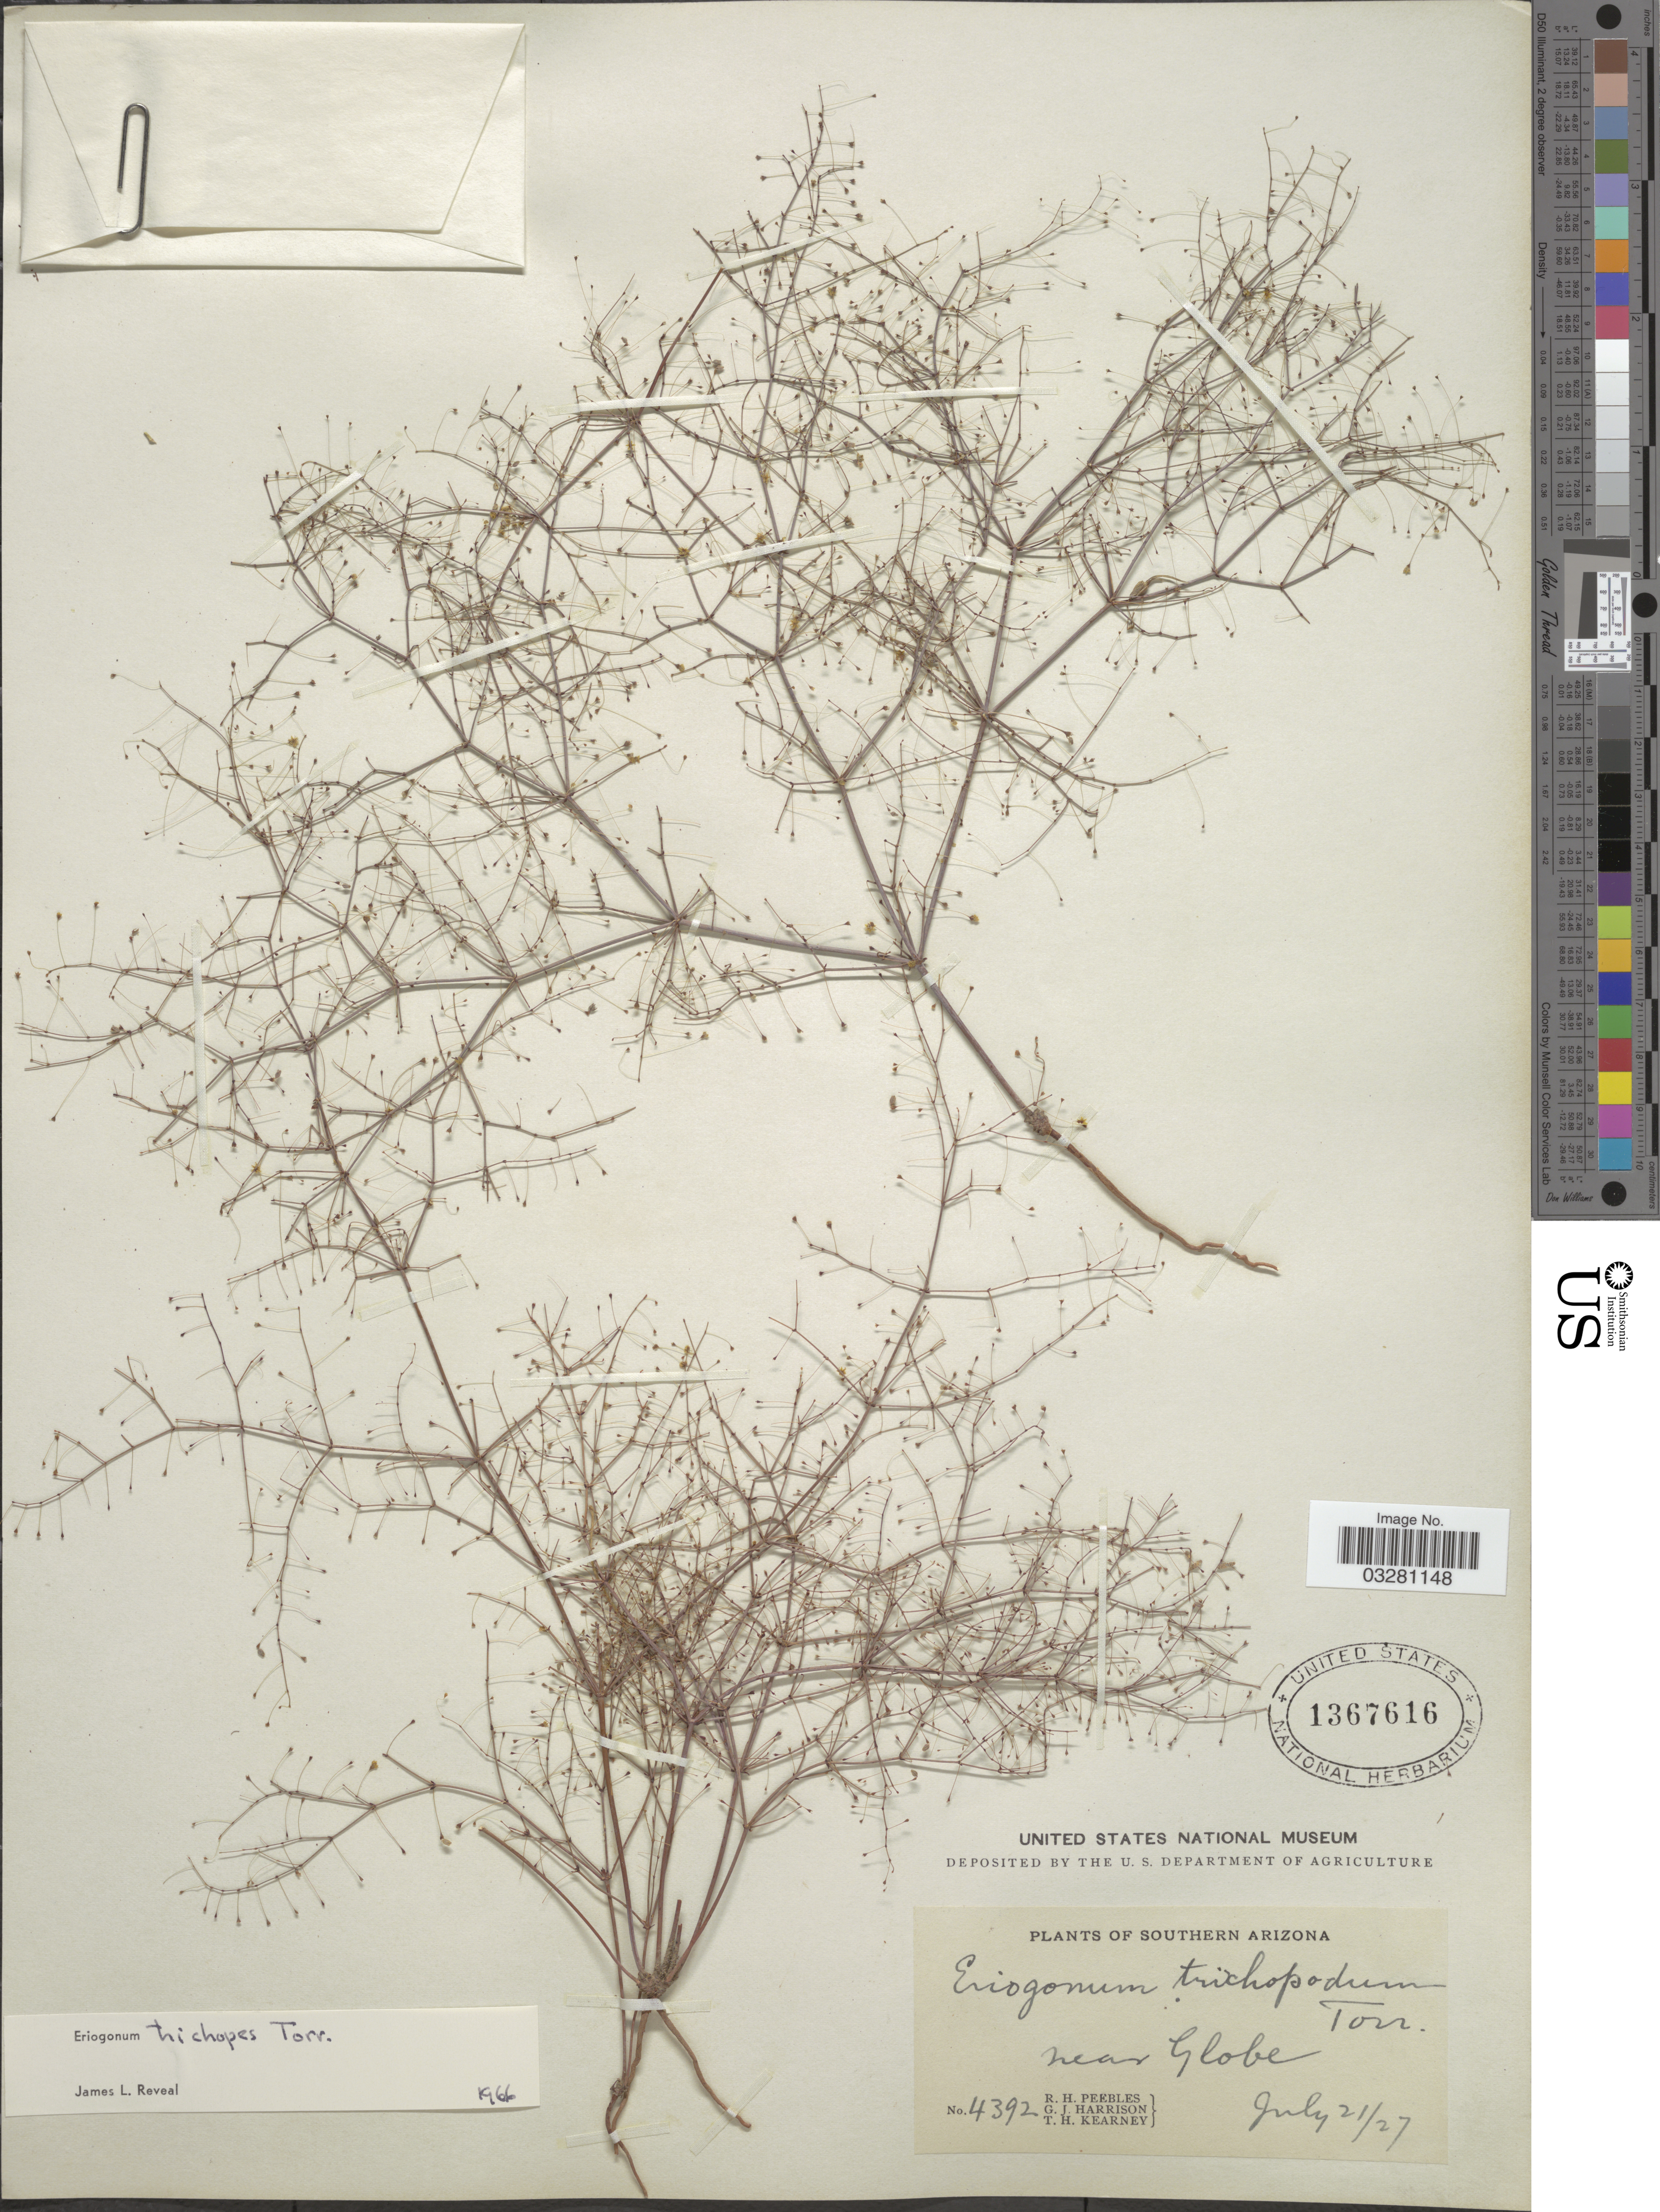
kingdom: Plantae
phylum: Tracheophyta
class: Magnoliopsida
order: Caryophyllales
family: Polygonaceae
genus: Eriogonum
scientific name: Eriogonum trichopes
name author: Torr.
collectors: R. H. Peebles, G. J. Harrison & T. H. Kearney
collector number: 4392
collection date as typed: Transcribed d/m/y: 21/7/27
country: United States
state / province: Arizona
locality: Southern Arizona. Near Globe.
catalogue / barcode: US 1367616